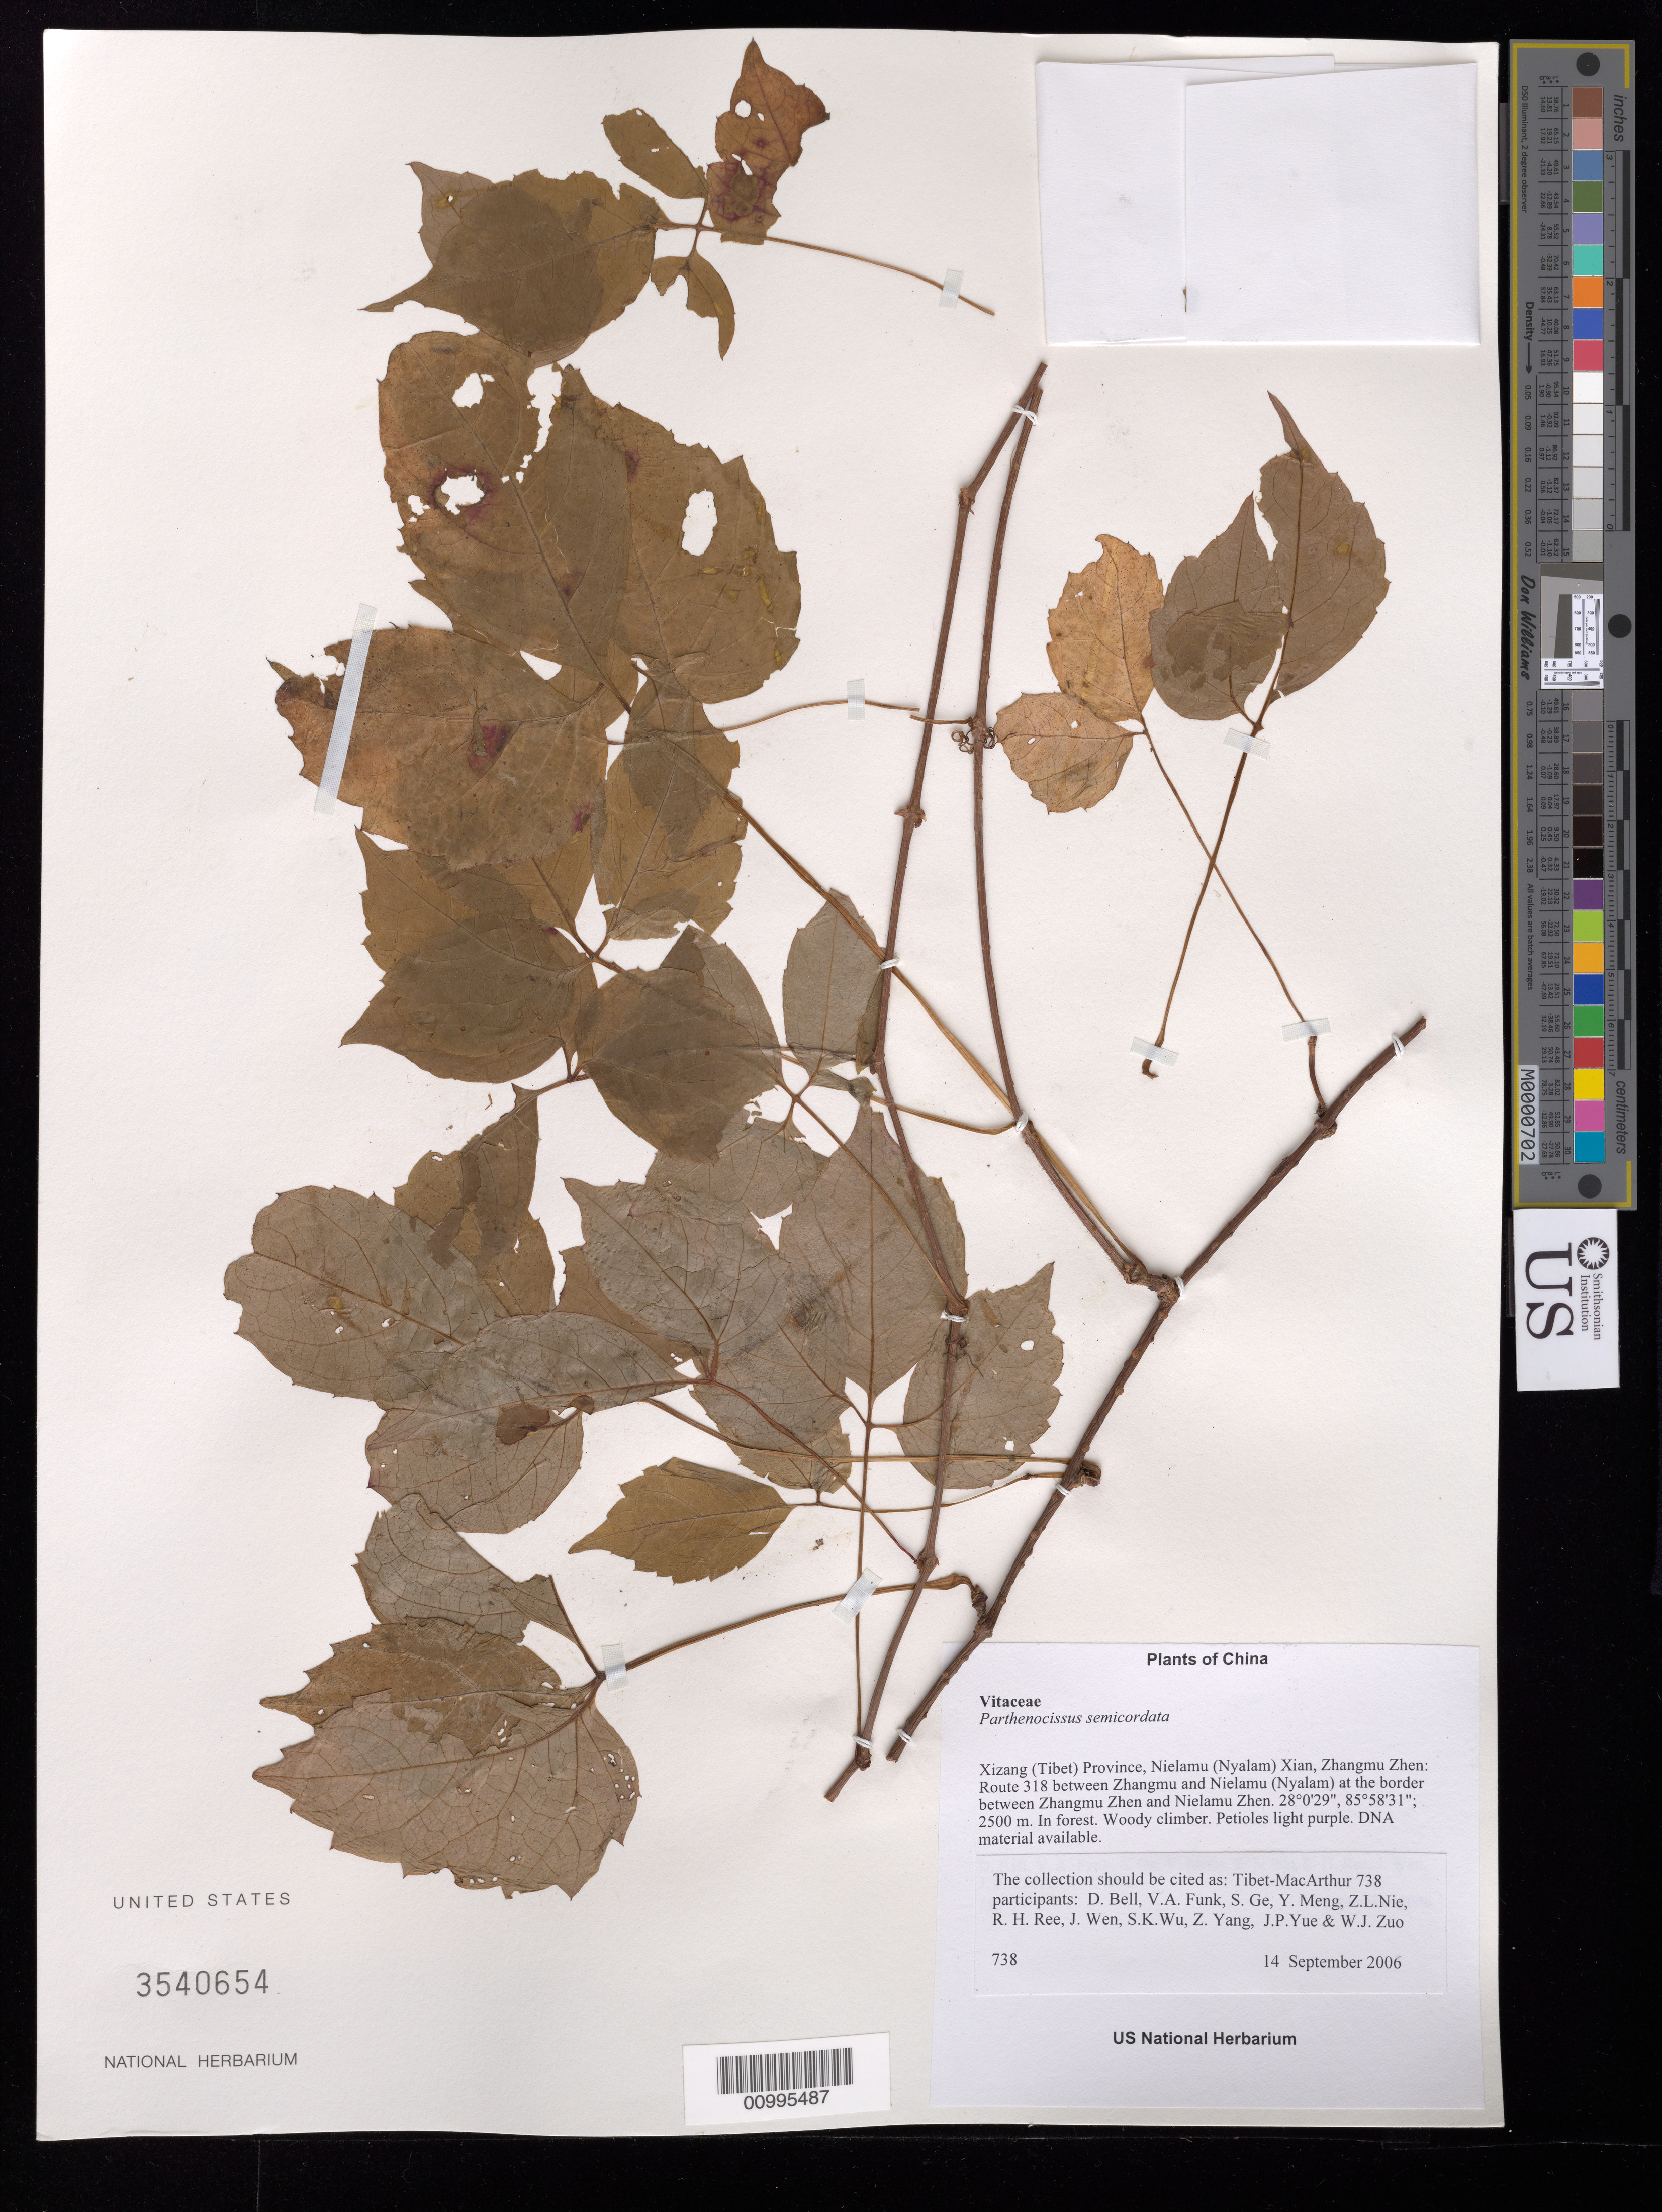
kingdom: Plantae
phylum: Tracheophyta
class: Magnoliopsida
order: Vitales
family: Vitaceae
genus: Parthenocissus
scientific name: Parthenocissus semicordata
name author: (A. Wall) Planch.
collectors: Tibet-MacArthur, D. A. Bell, V. Funk, S. Ge, Y. Meng, Z. Nie, R. Ree, J. Wen, J. Yue & W. Zuo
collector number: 738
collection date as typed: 14 Sep 2006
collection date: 2006-09-14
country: China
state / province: Xizang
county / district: Nielamu (Nyalam) Xian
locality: Nielamu Zhen. Route 318 between Zhangmu and Nielamu (Nyalam) at the border between Zhangmu Zhen and Nielamu Zhen.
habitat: Base of wet cliff, steep rocky slopes with Alnus semicordata, and disturbed roadside. In forest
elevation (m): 2500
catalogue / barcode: US 3540654